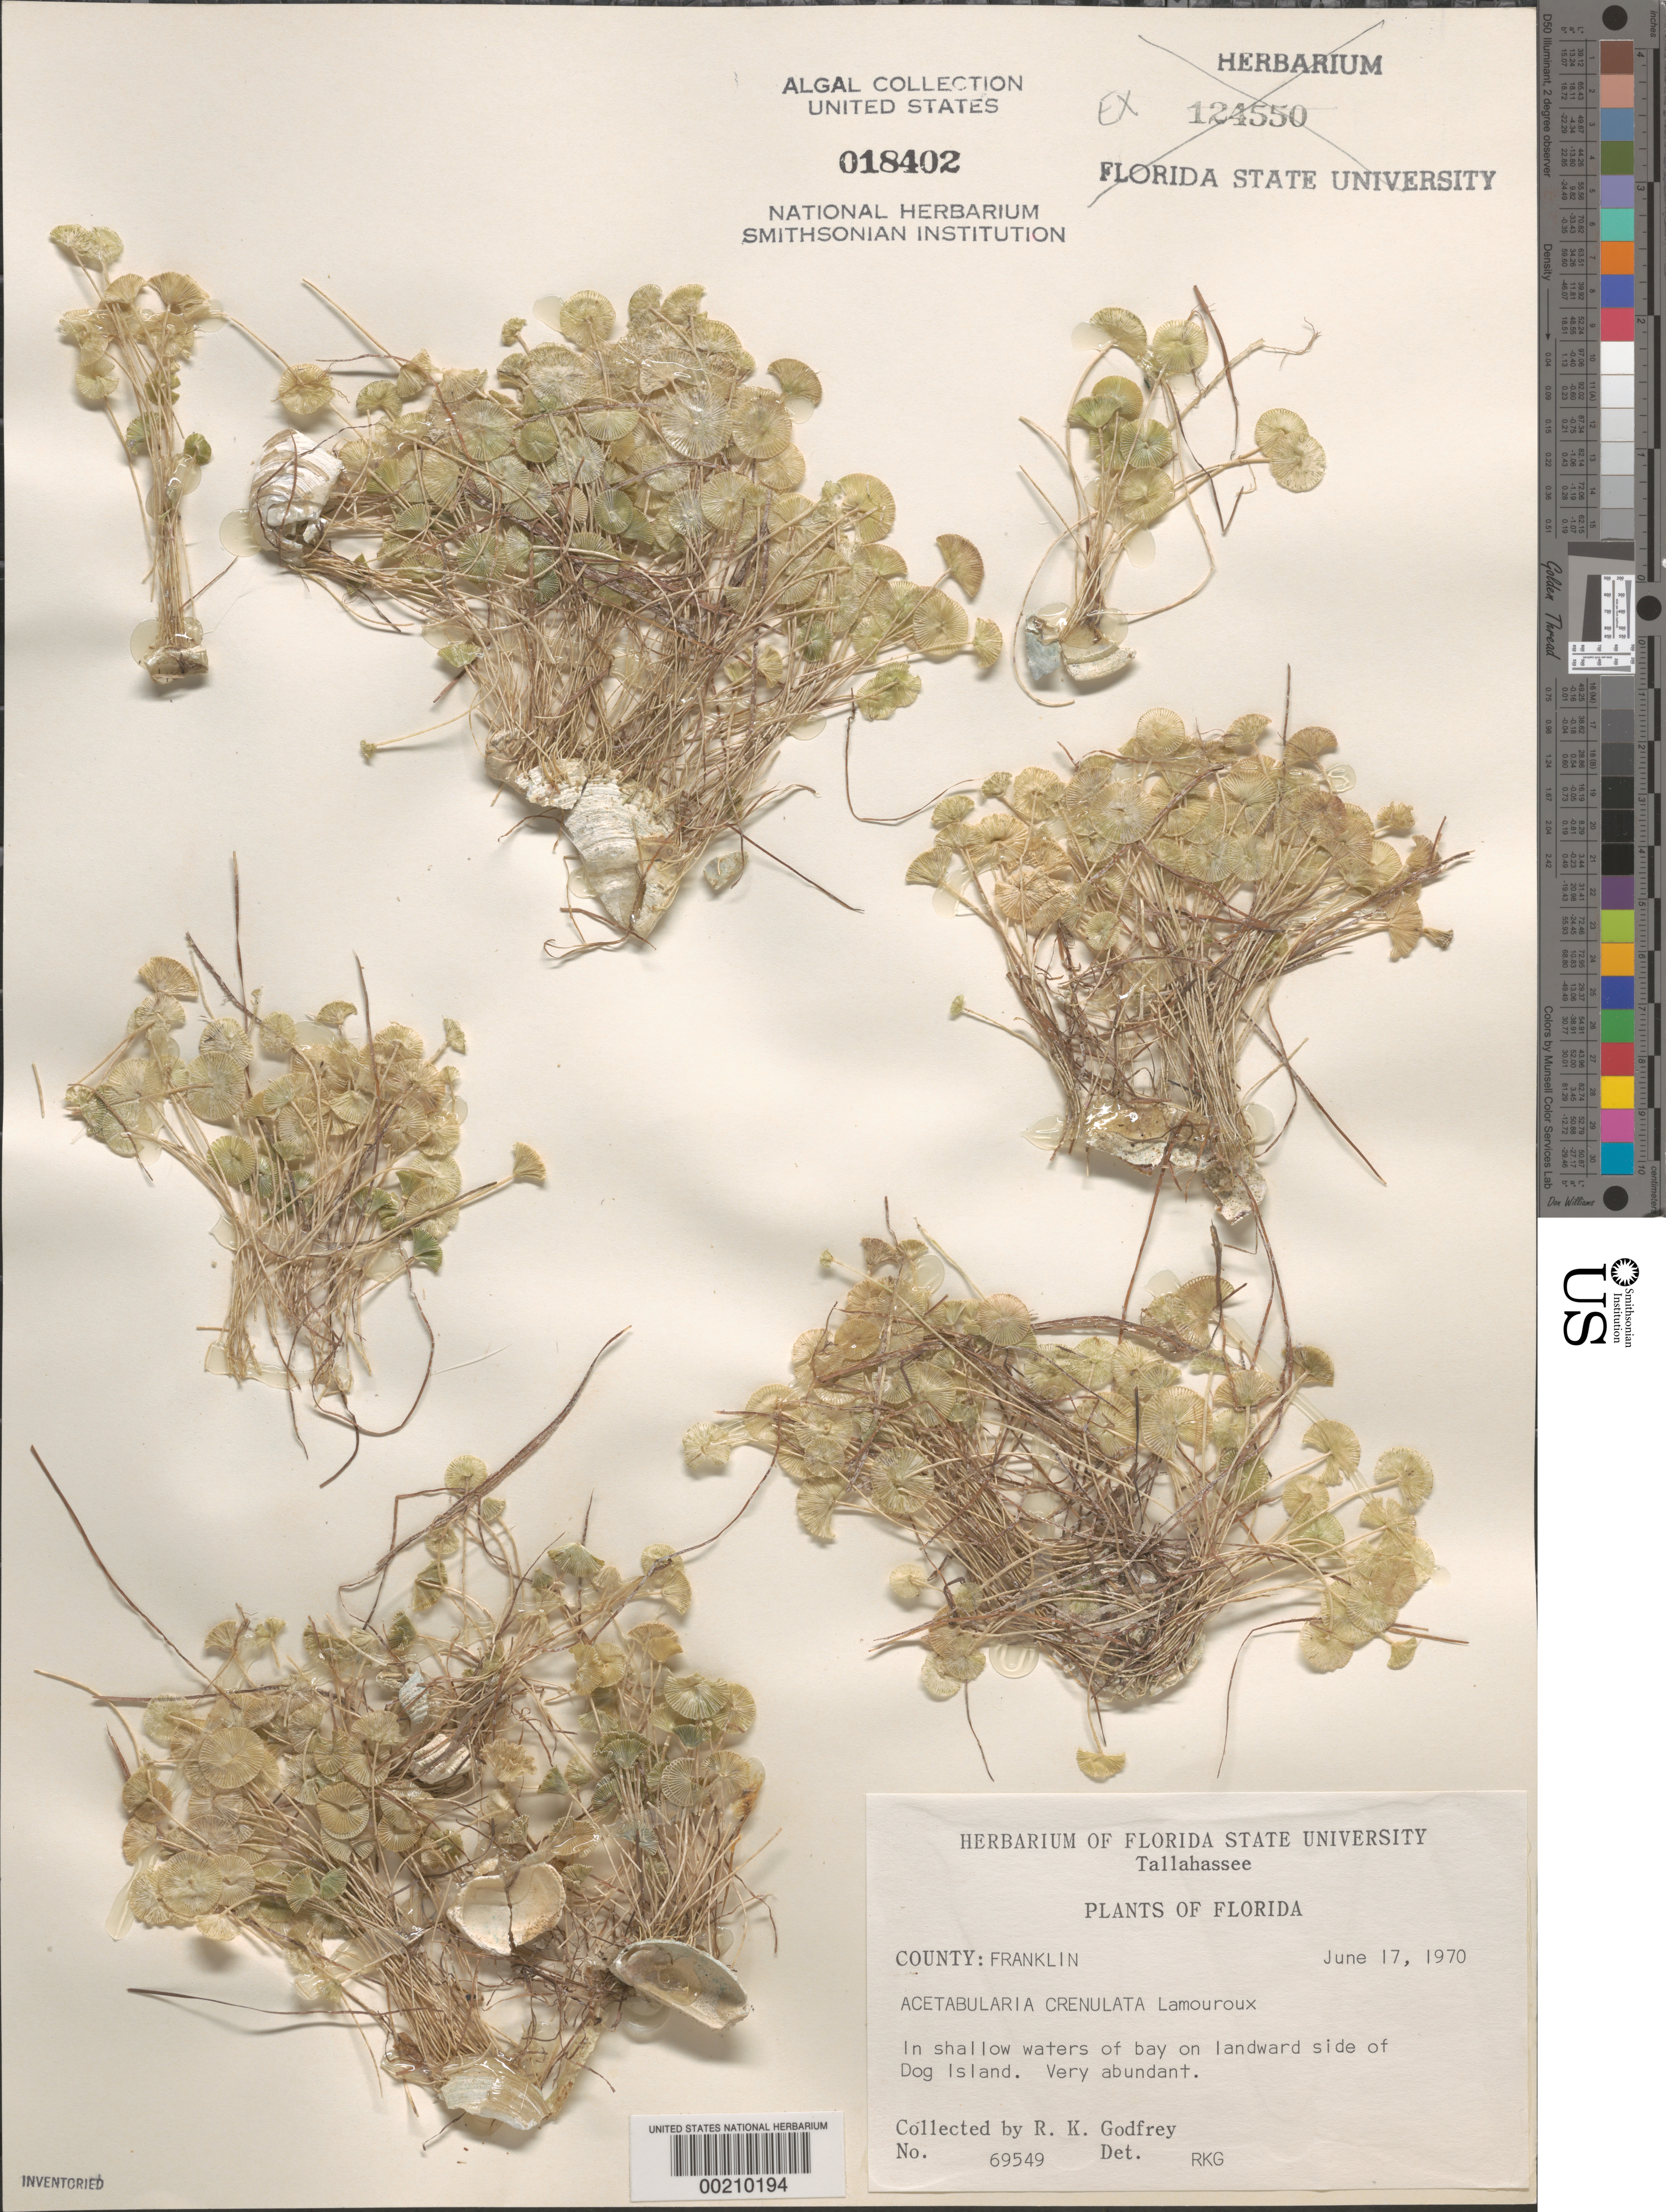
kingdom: Plantae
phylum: Chlorophyta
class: Ulvophyceae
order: Dasycladales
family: Polyphysaceae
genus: Acetabularia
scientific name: Acetabularia acetabulum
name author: J.V.Lamouroux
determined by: Godfrey, R. K.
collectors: R. K. Godfrey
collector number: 69549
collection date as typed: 17 Jun 1970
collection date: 1970-06-17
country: United States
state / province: Florida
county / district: Franklin County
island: Dog Island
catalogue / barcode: US 18402